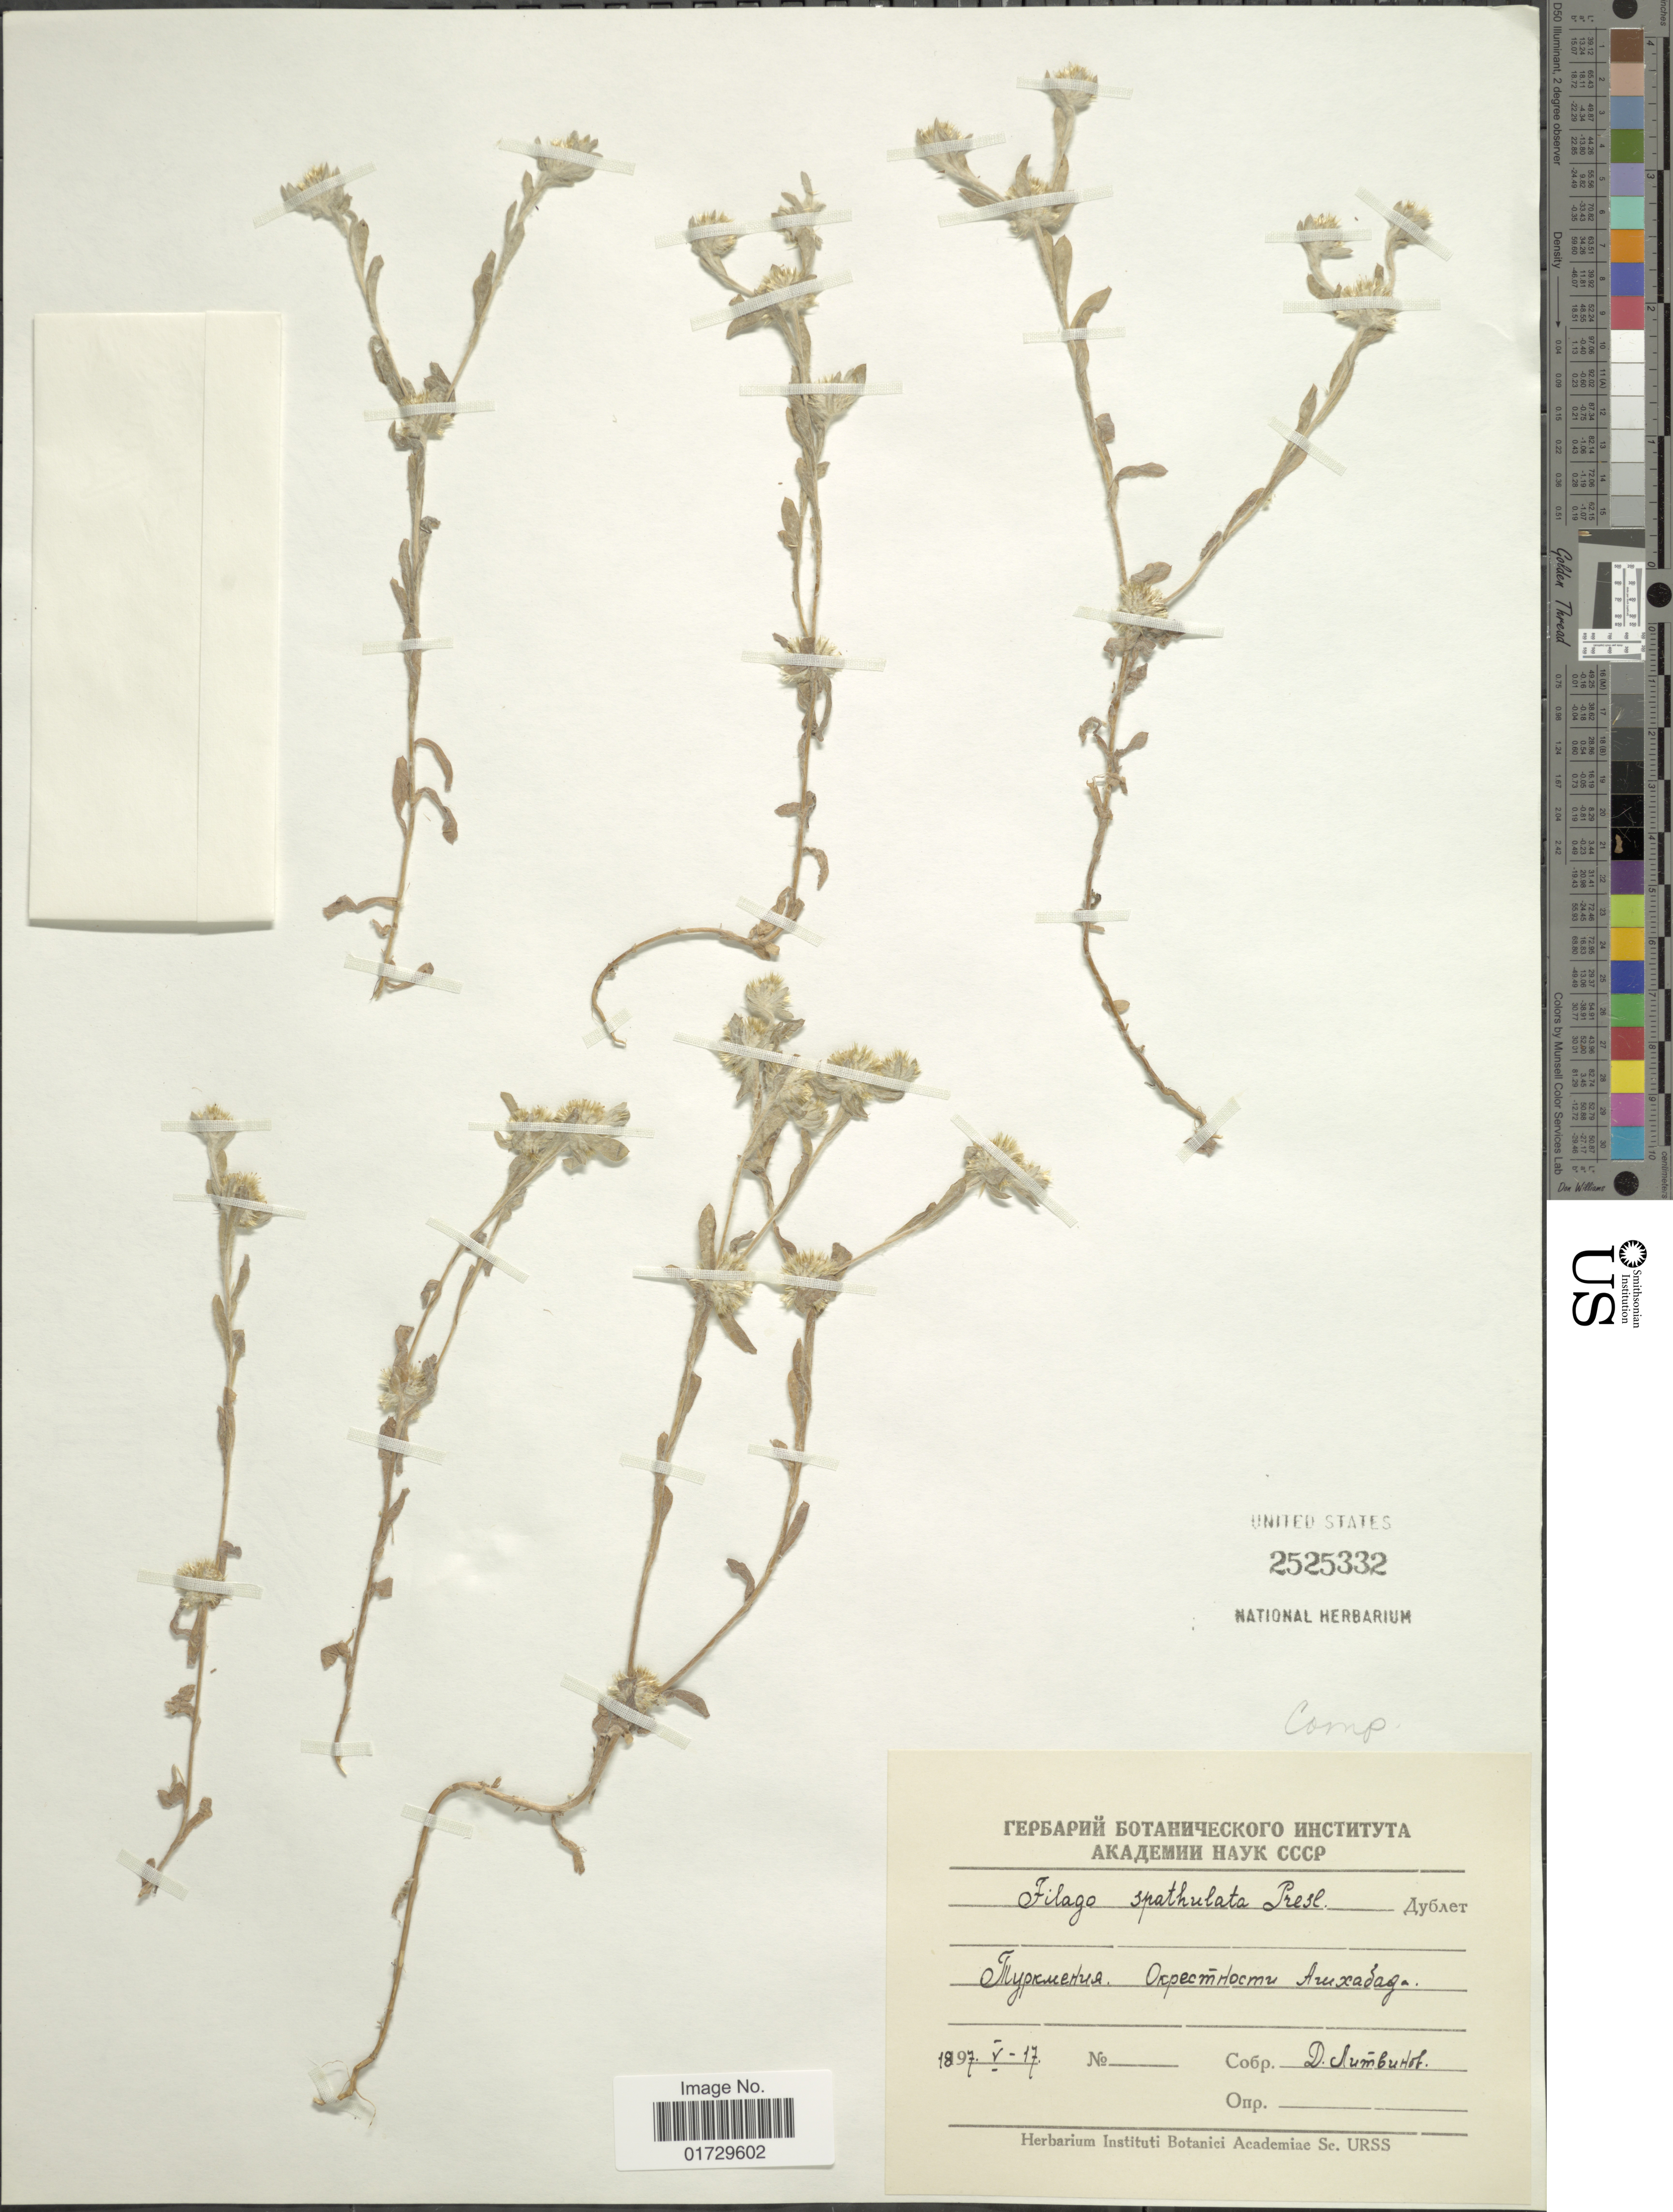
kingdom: Plantae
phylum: Tracheophyta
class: Magnoliopsida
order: Asterales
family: Asteraceae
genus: Filago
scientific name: Filago spathulata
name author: C. Presl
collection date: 1897-05-17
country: Turkmenistan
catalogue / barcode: US 2525332